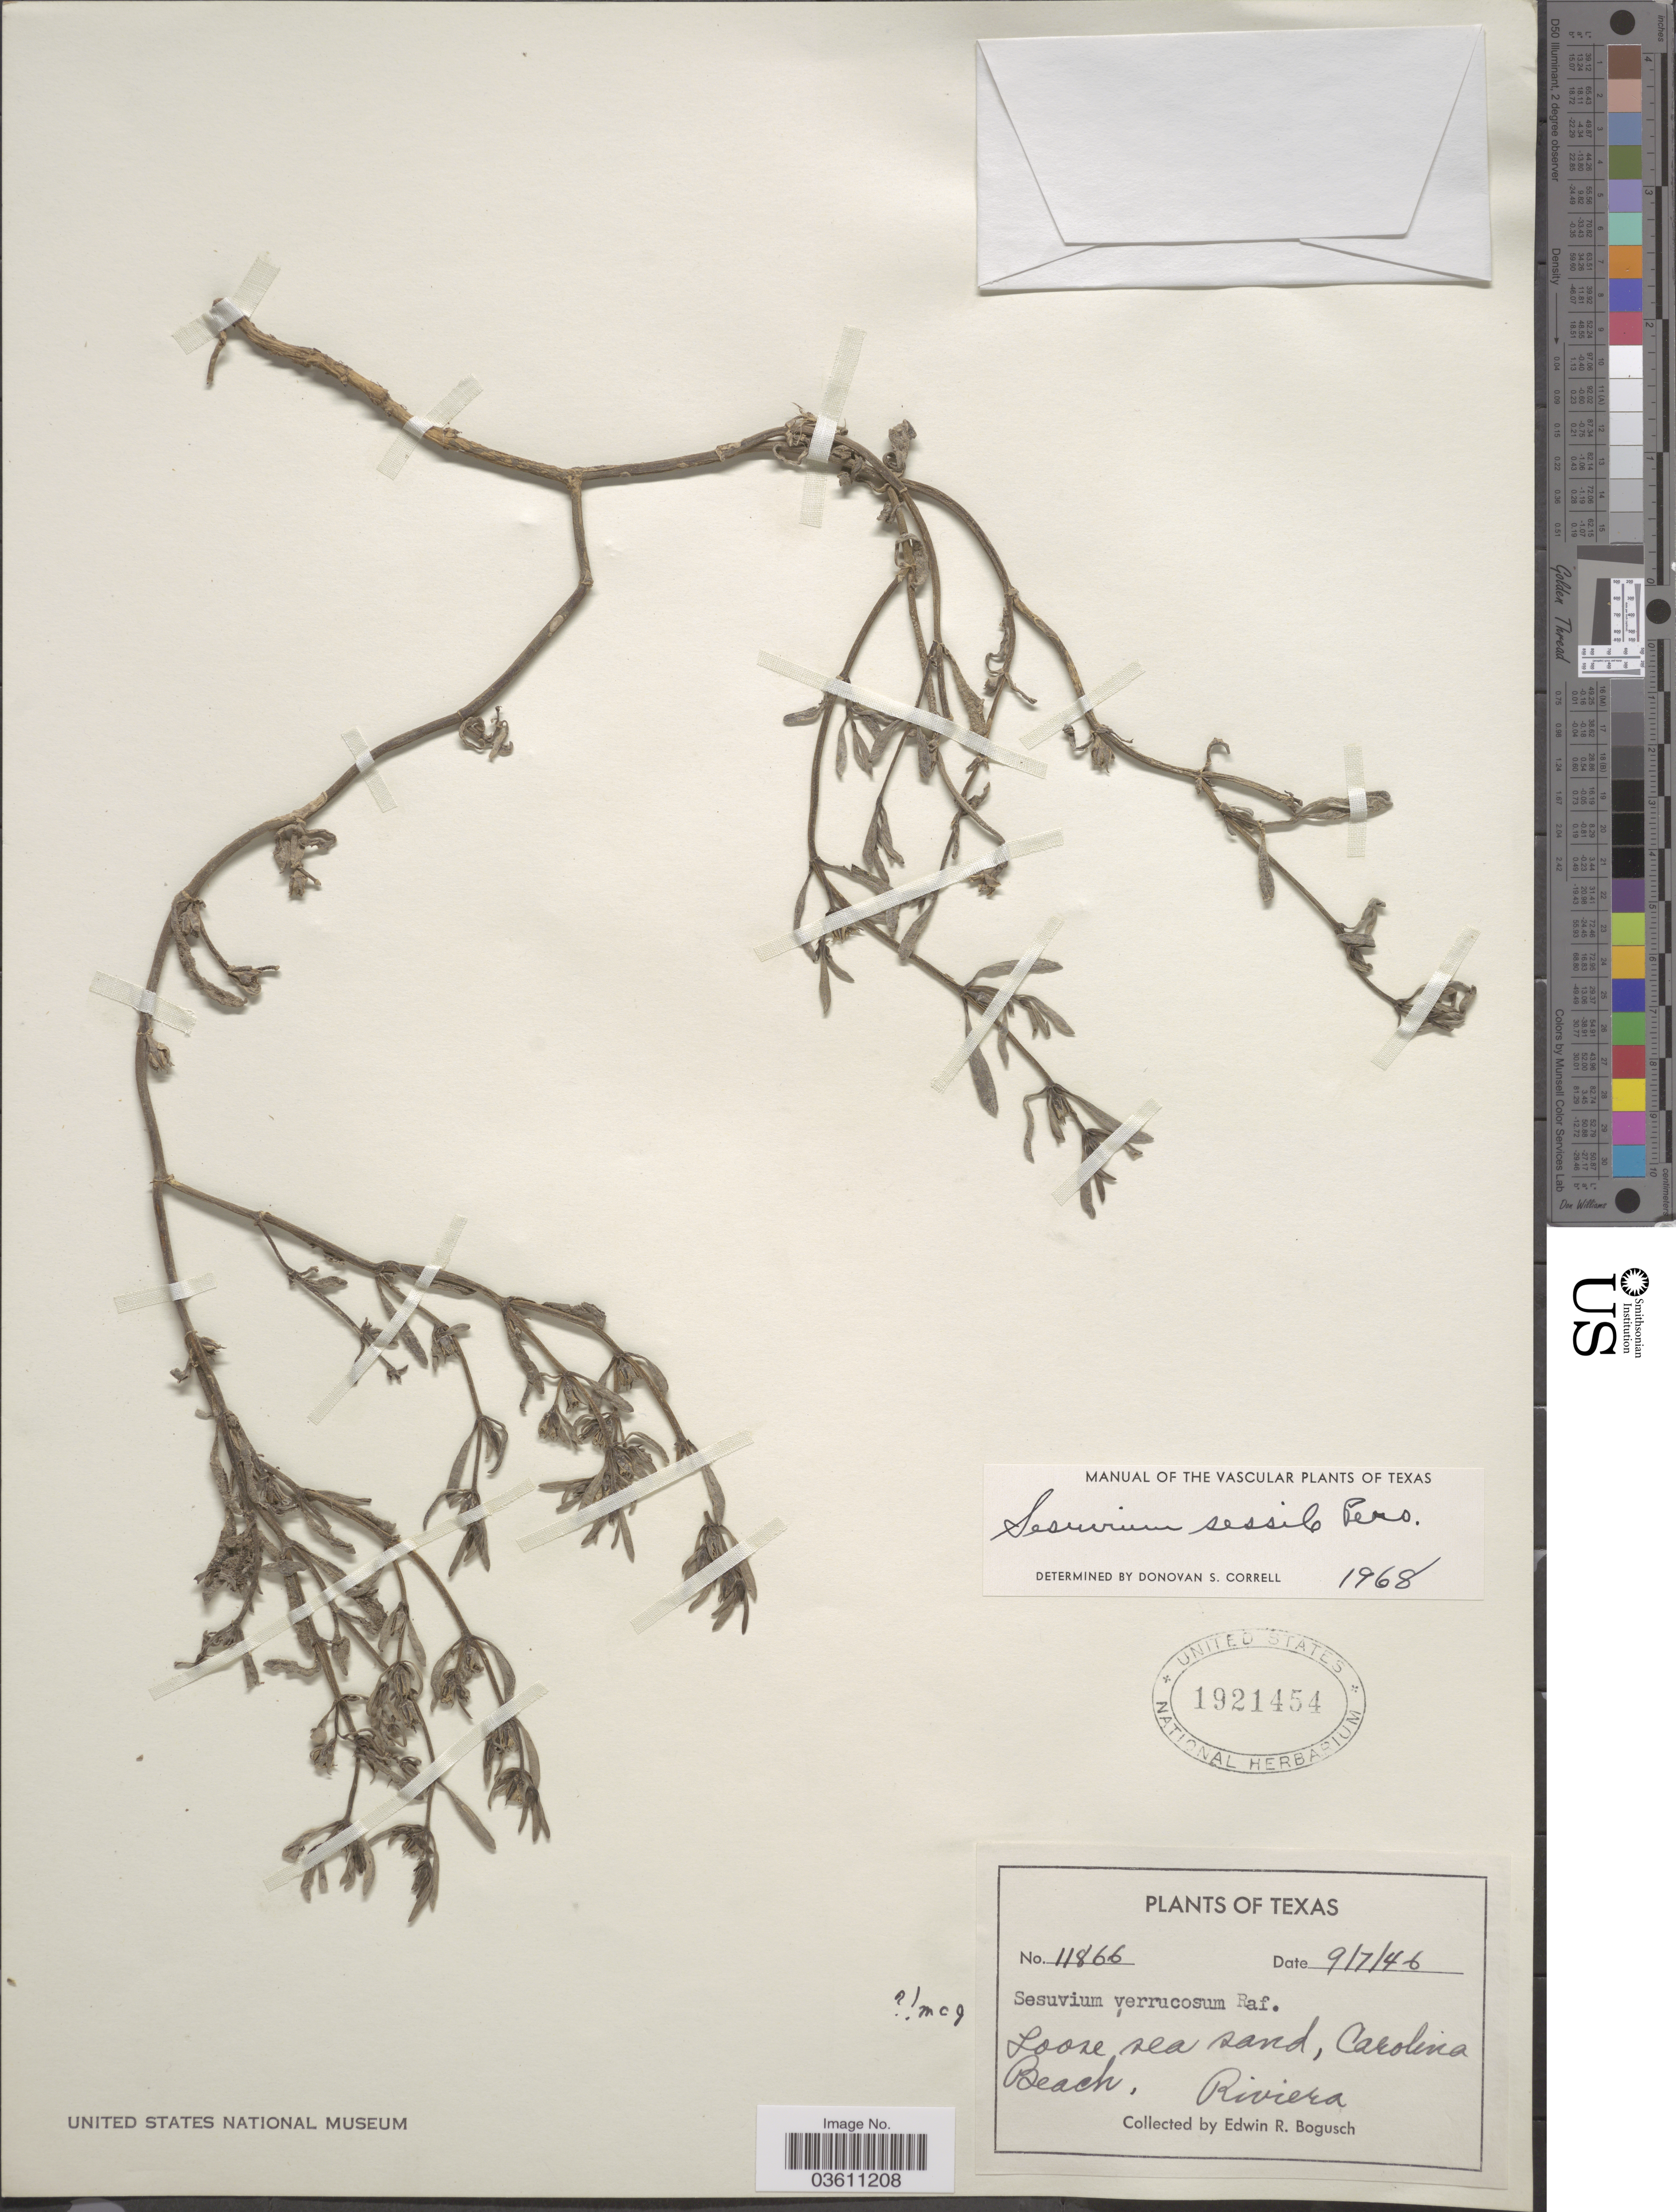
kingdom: Plantae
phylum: Tracheophyta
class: Magnoliopsida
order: Caryophyllales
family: Aizoaceae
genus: Sesuvium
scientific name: Sesuvium revolutifolium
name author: Ortega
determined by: Strong, Mark T., (BOT), Smithsonian Institution - National Museum of Natural History (UNITED STATES)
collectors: E. Bogusch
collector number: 11866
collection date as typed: Transcribed d/m/y: 9/7/46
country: United States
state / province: Texas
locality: Carolina Beach, Riviera.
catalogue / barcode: US 1921454